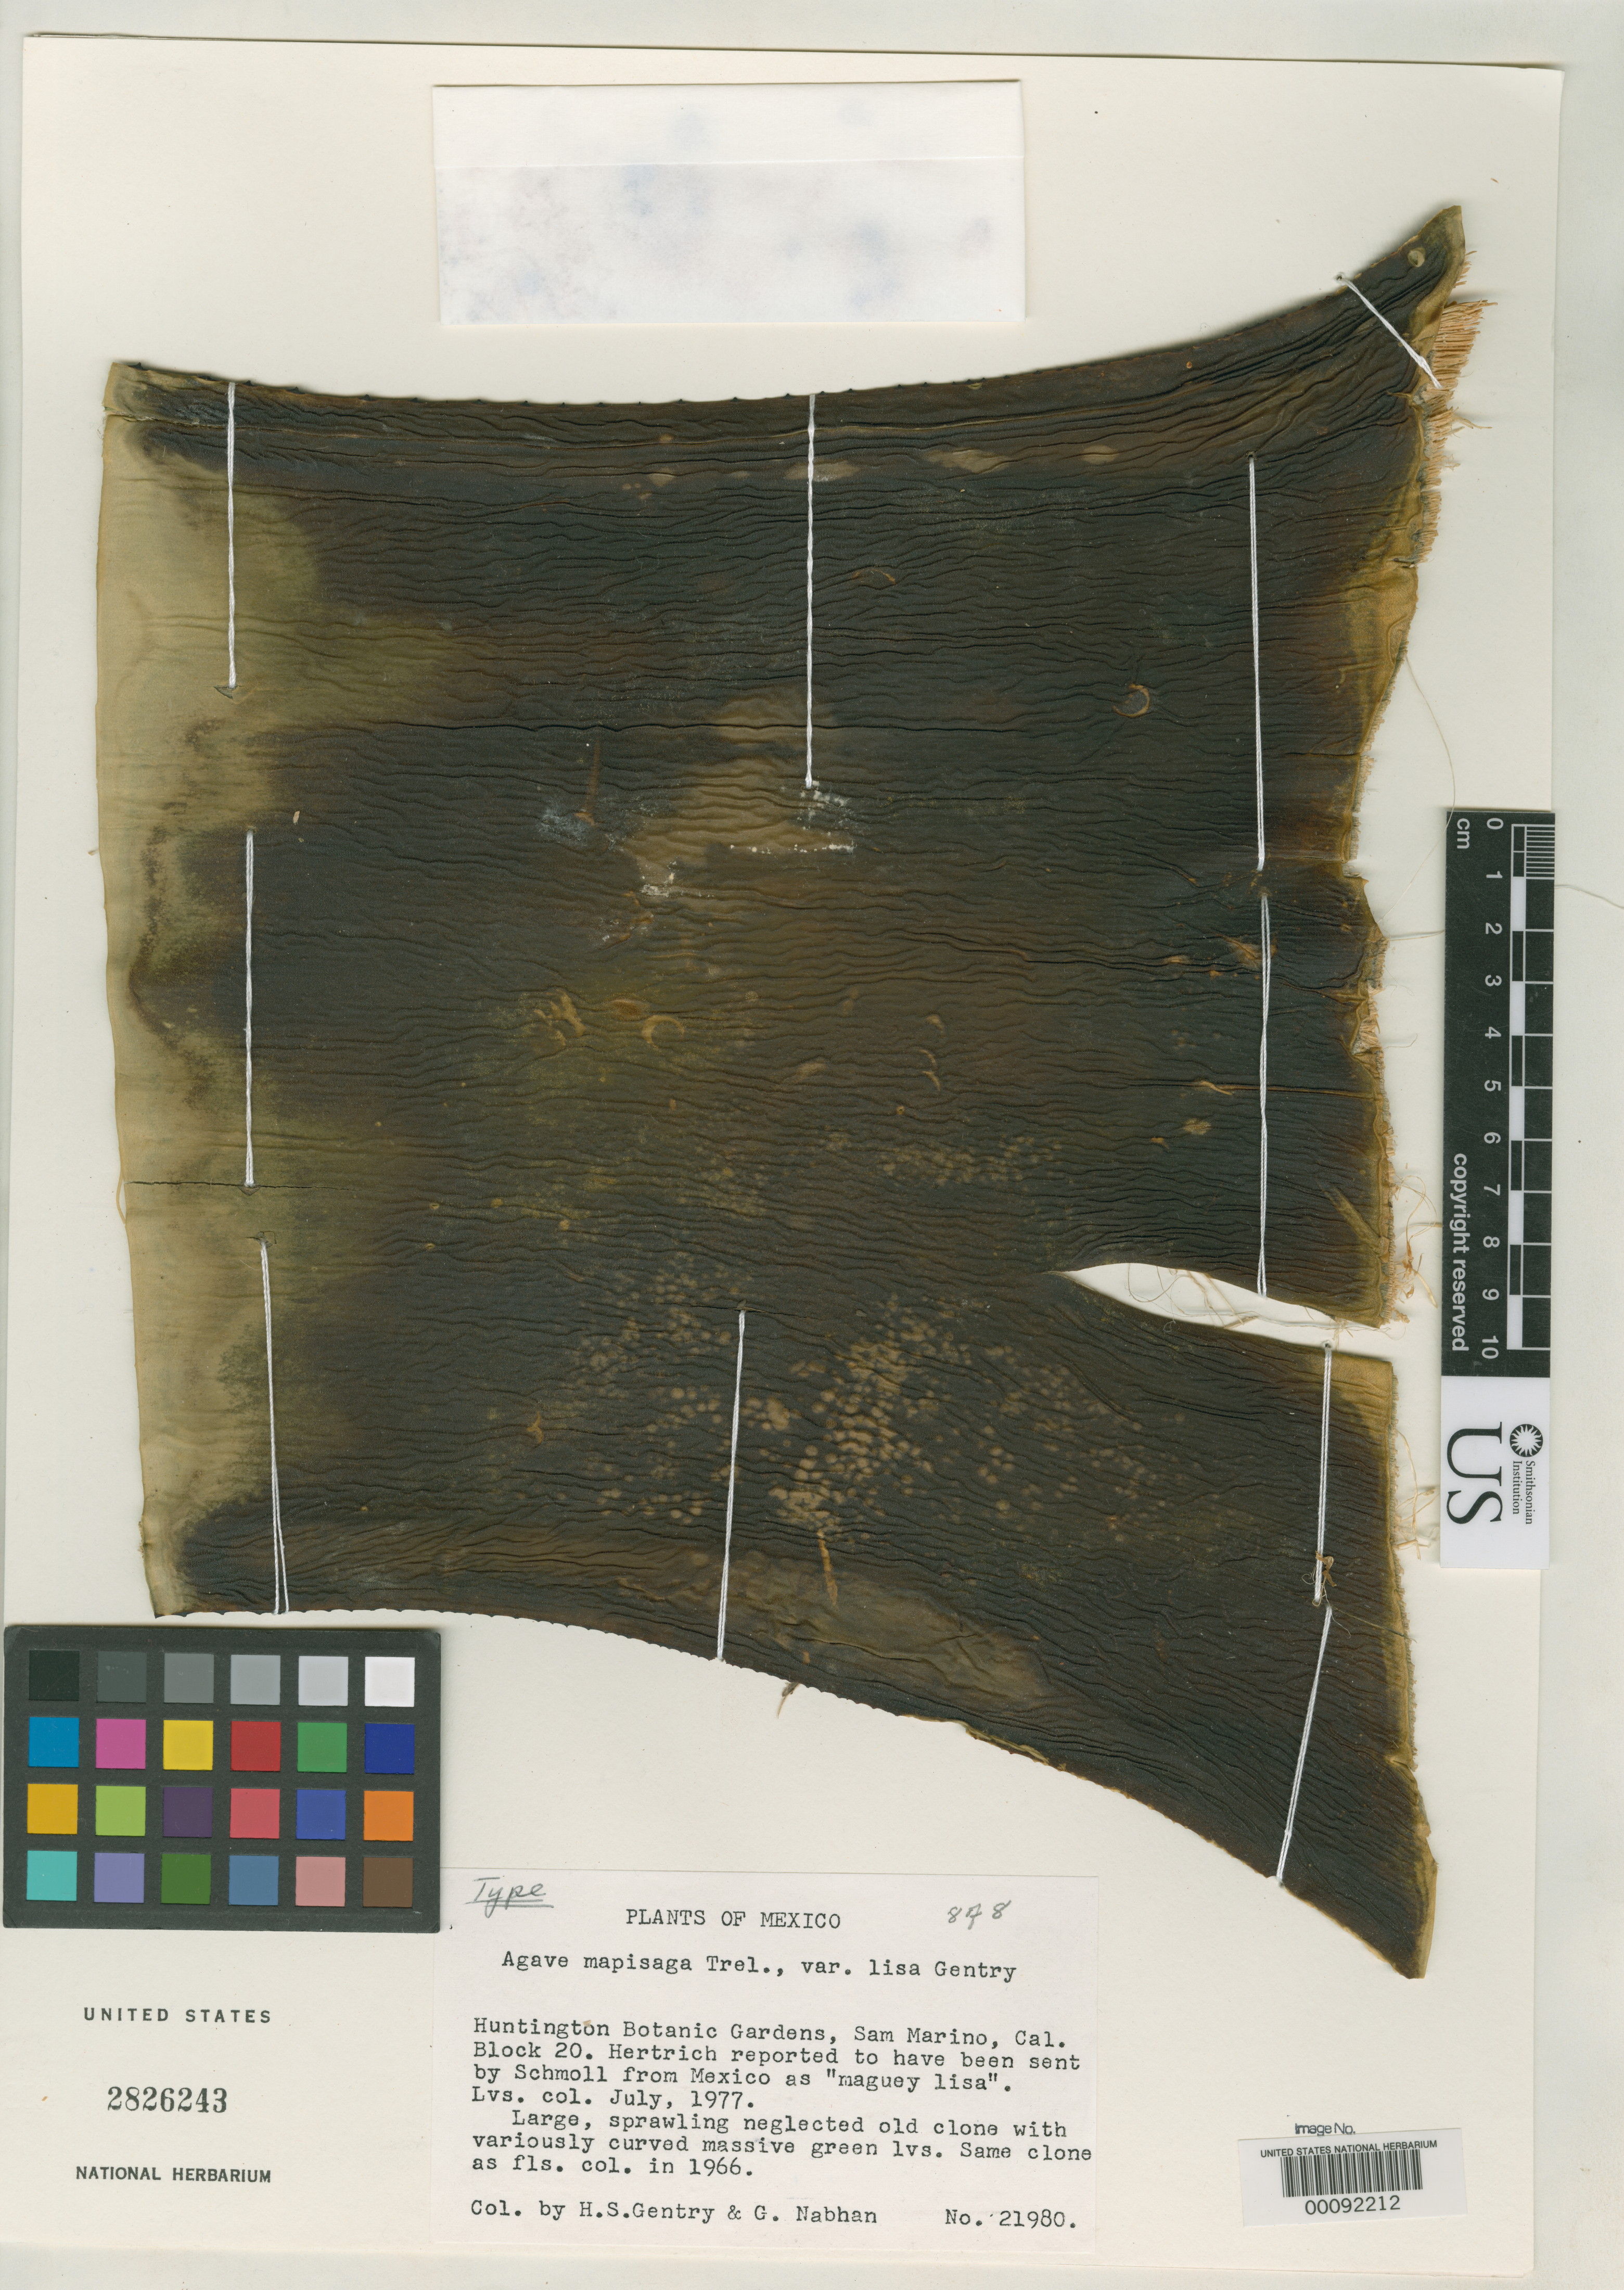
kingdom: Plantae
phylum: Tracheophyta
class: Liliopsida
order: Asparagales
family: Asparagaceae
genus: Agave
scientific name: Agave mapisaga var. lisa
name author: Gentry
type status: Holotype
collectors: H. S. Gentry & G. Nabhan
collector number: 21980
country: Mexico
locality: E of Monserrat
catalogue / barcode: US 2826243